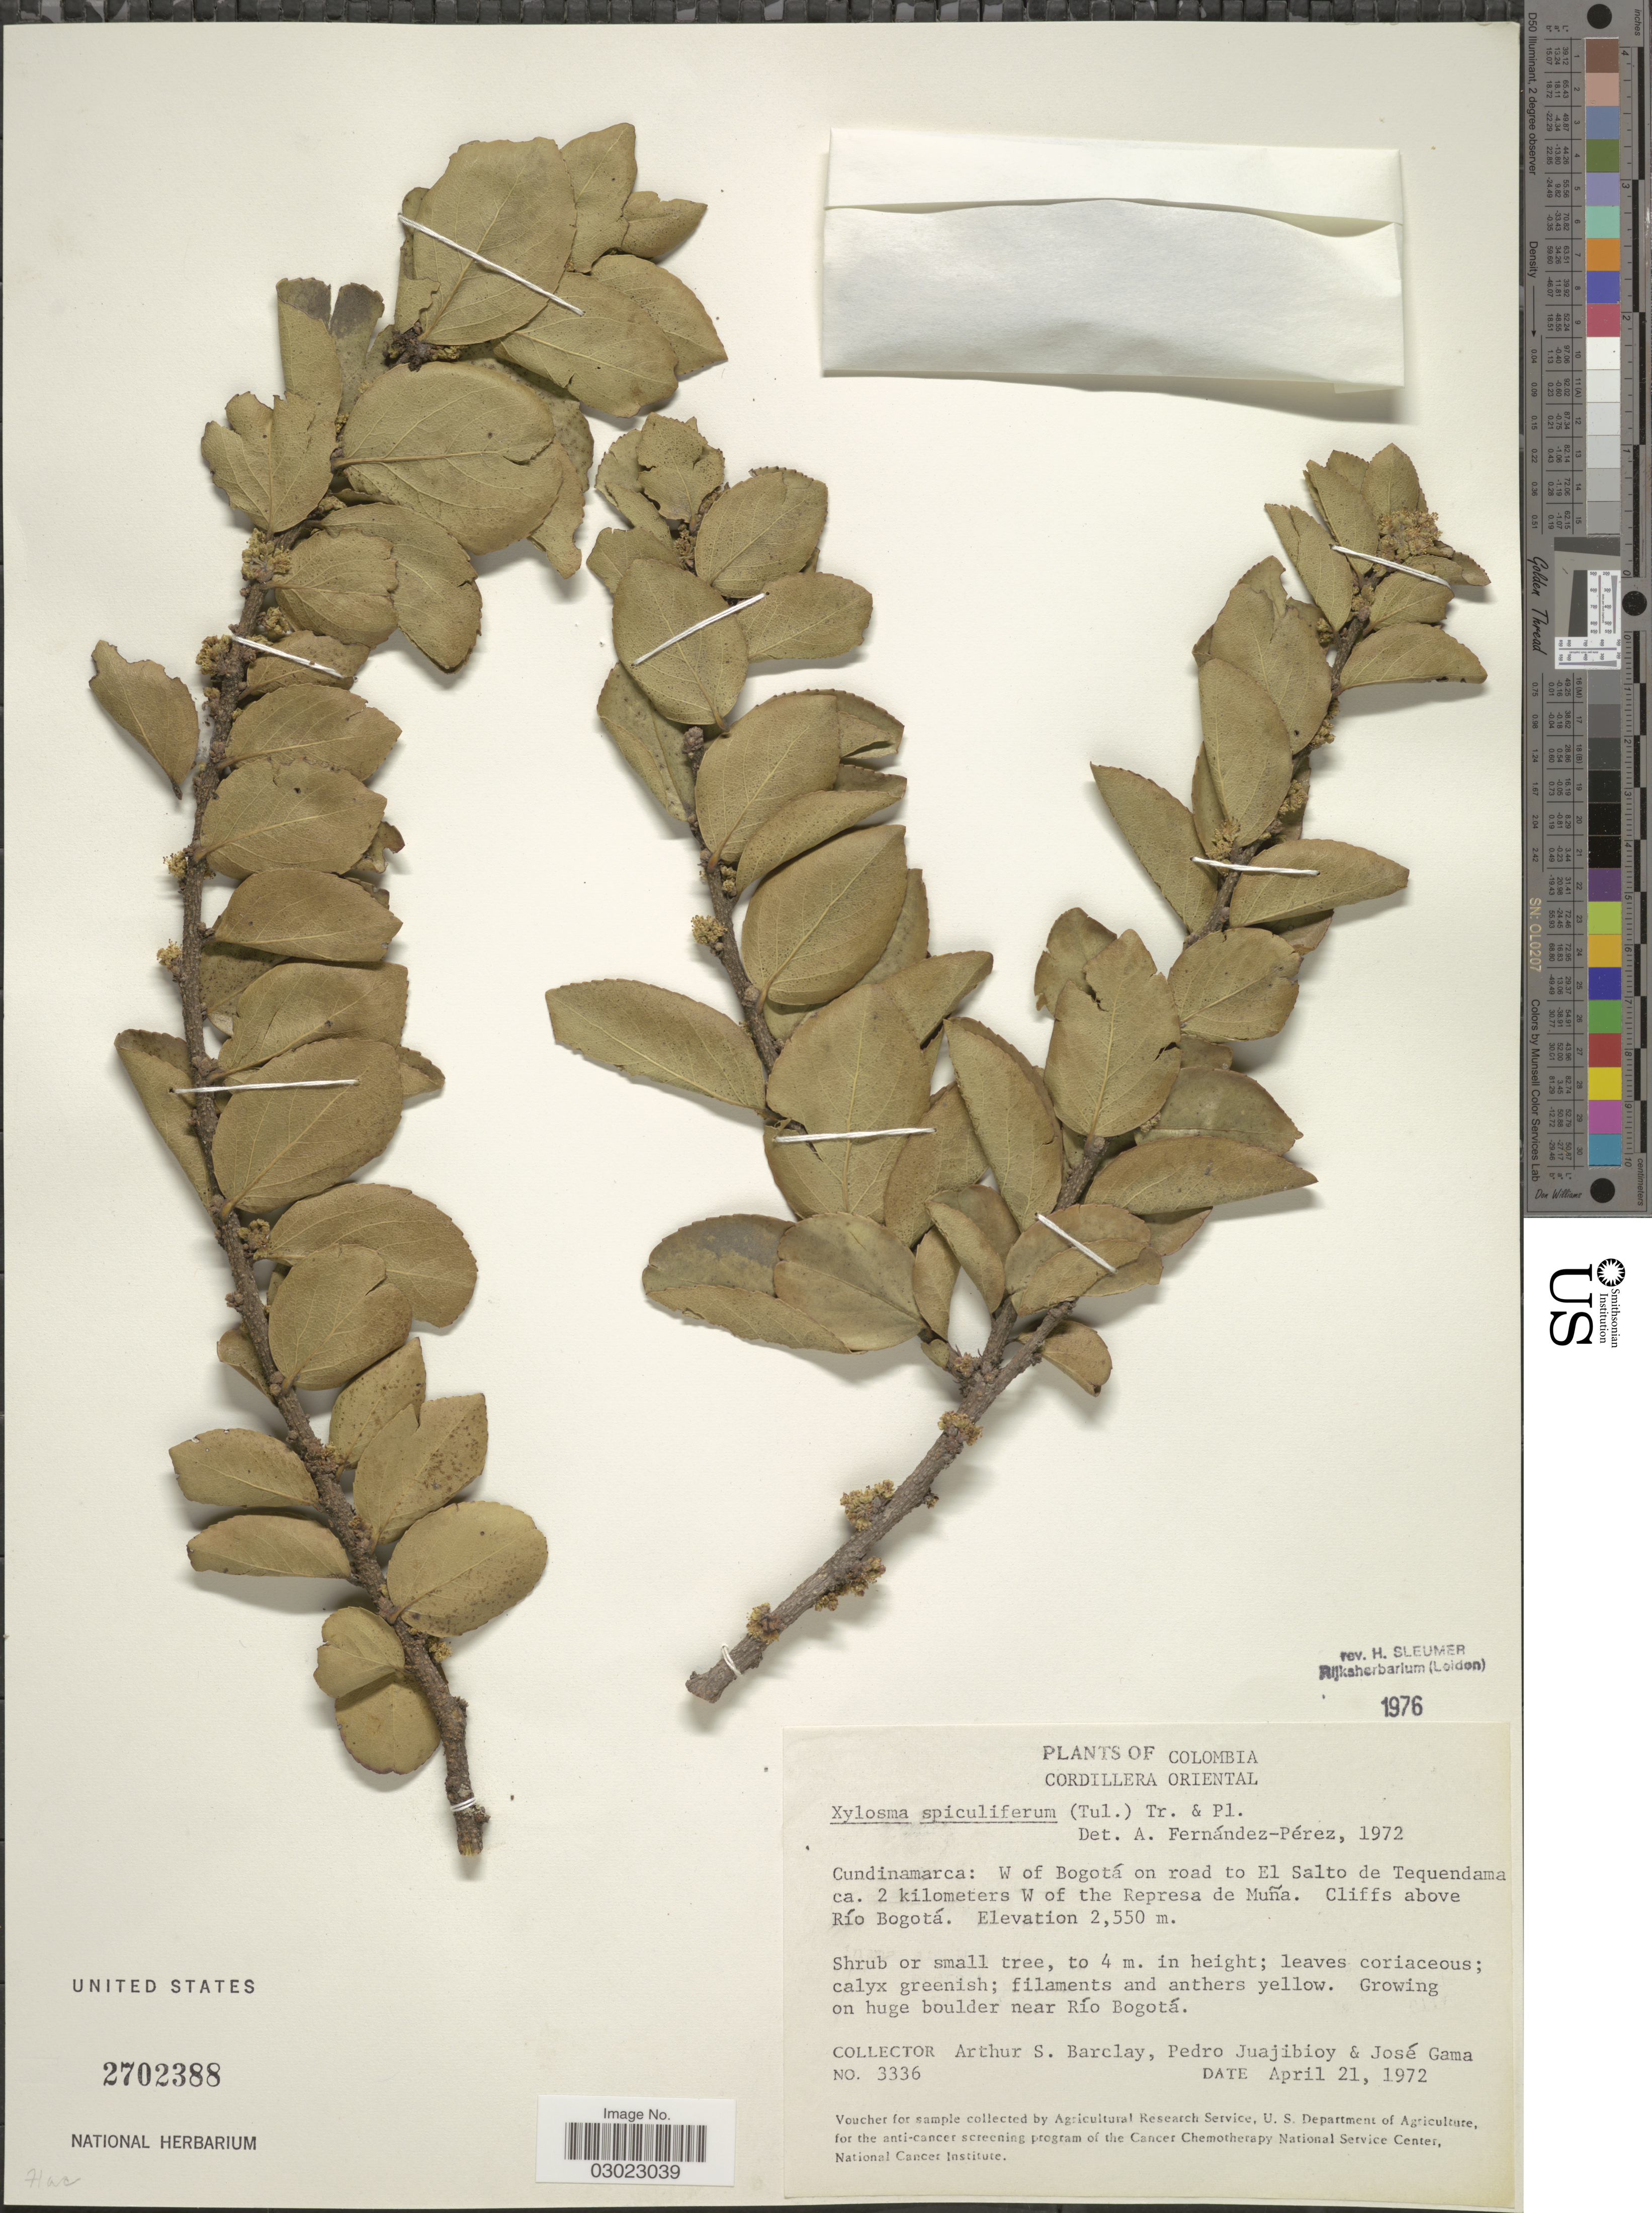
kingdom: Plantae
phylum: Tracheophyta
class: Magnoliopsida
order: Malpighiales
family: Salicaceae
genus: Xylosma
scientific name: Xylosma spiculifera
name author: (Tul.) Triana & Planch.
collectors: A. S. Barclay, P. Juajibioy & J. Gama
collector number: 3336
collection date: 1972-04-21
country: Colombia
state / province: Cundinamarca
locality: W of Bogotá on road to El Salto de Tequendama ca. 2 kilometers W of the Represa de Muña. Cliffs above Río Bogotá. On huge boulder near Río Bogotá. Cordillera Oriental.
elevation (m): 2550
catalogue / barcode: US 2702388